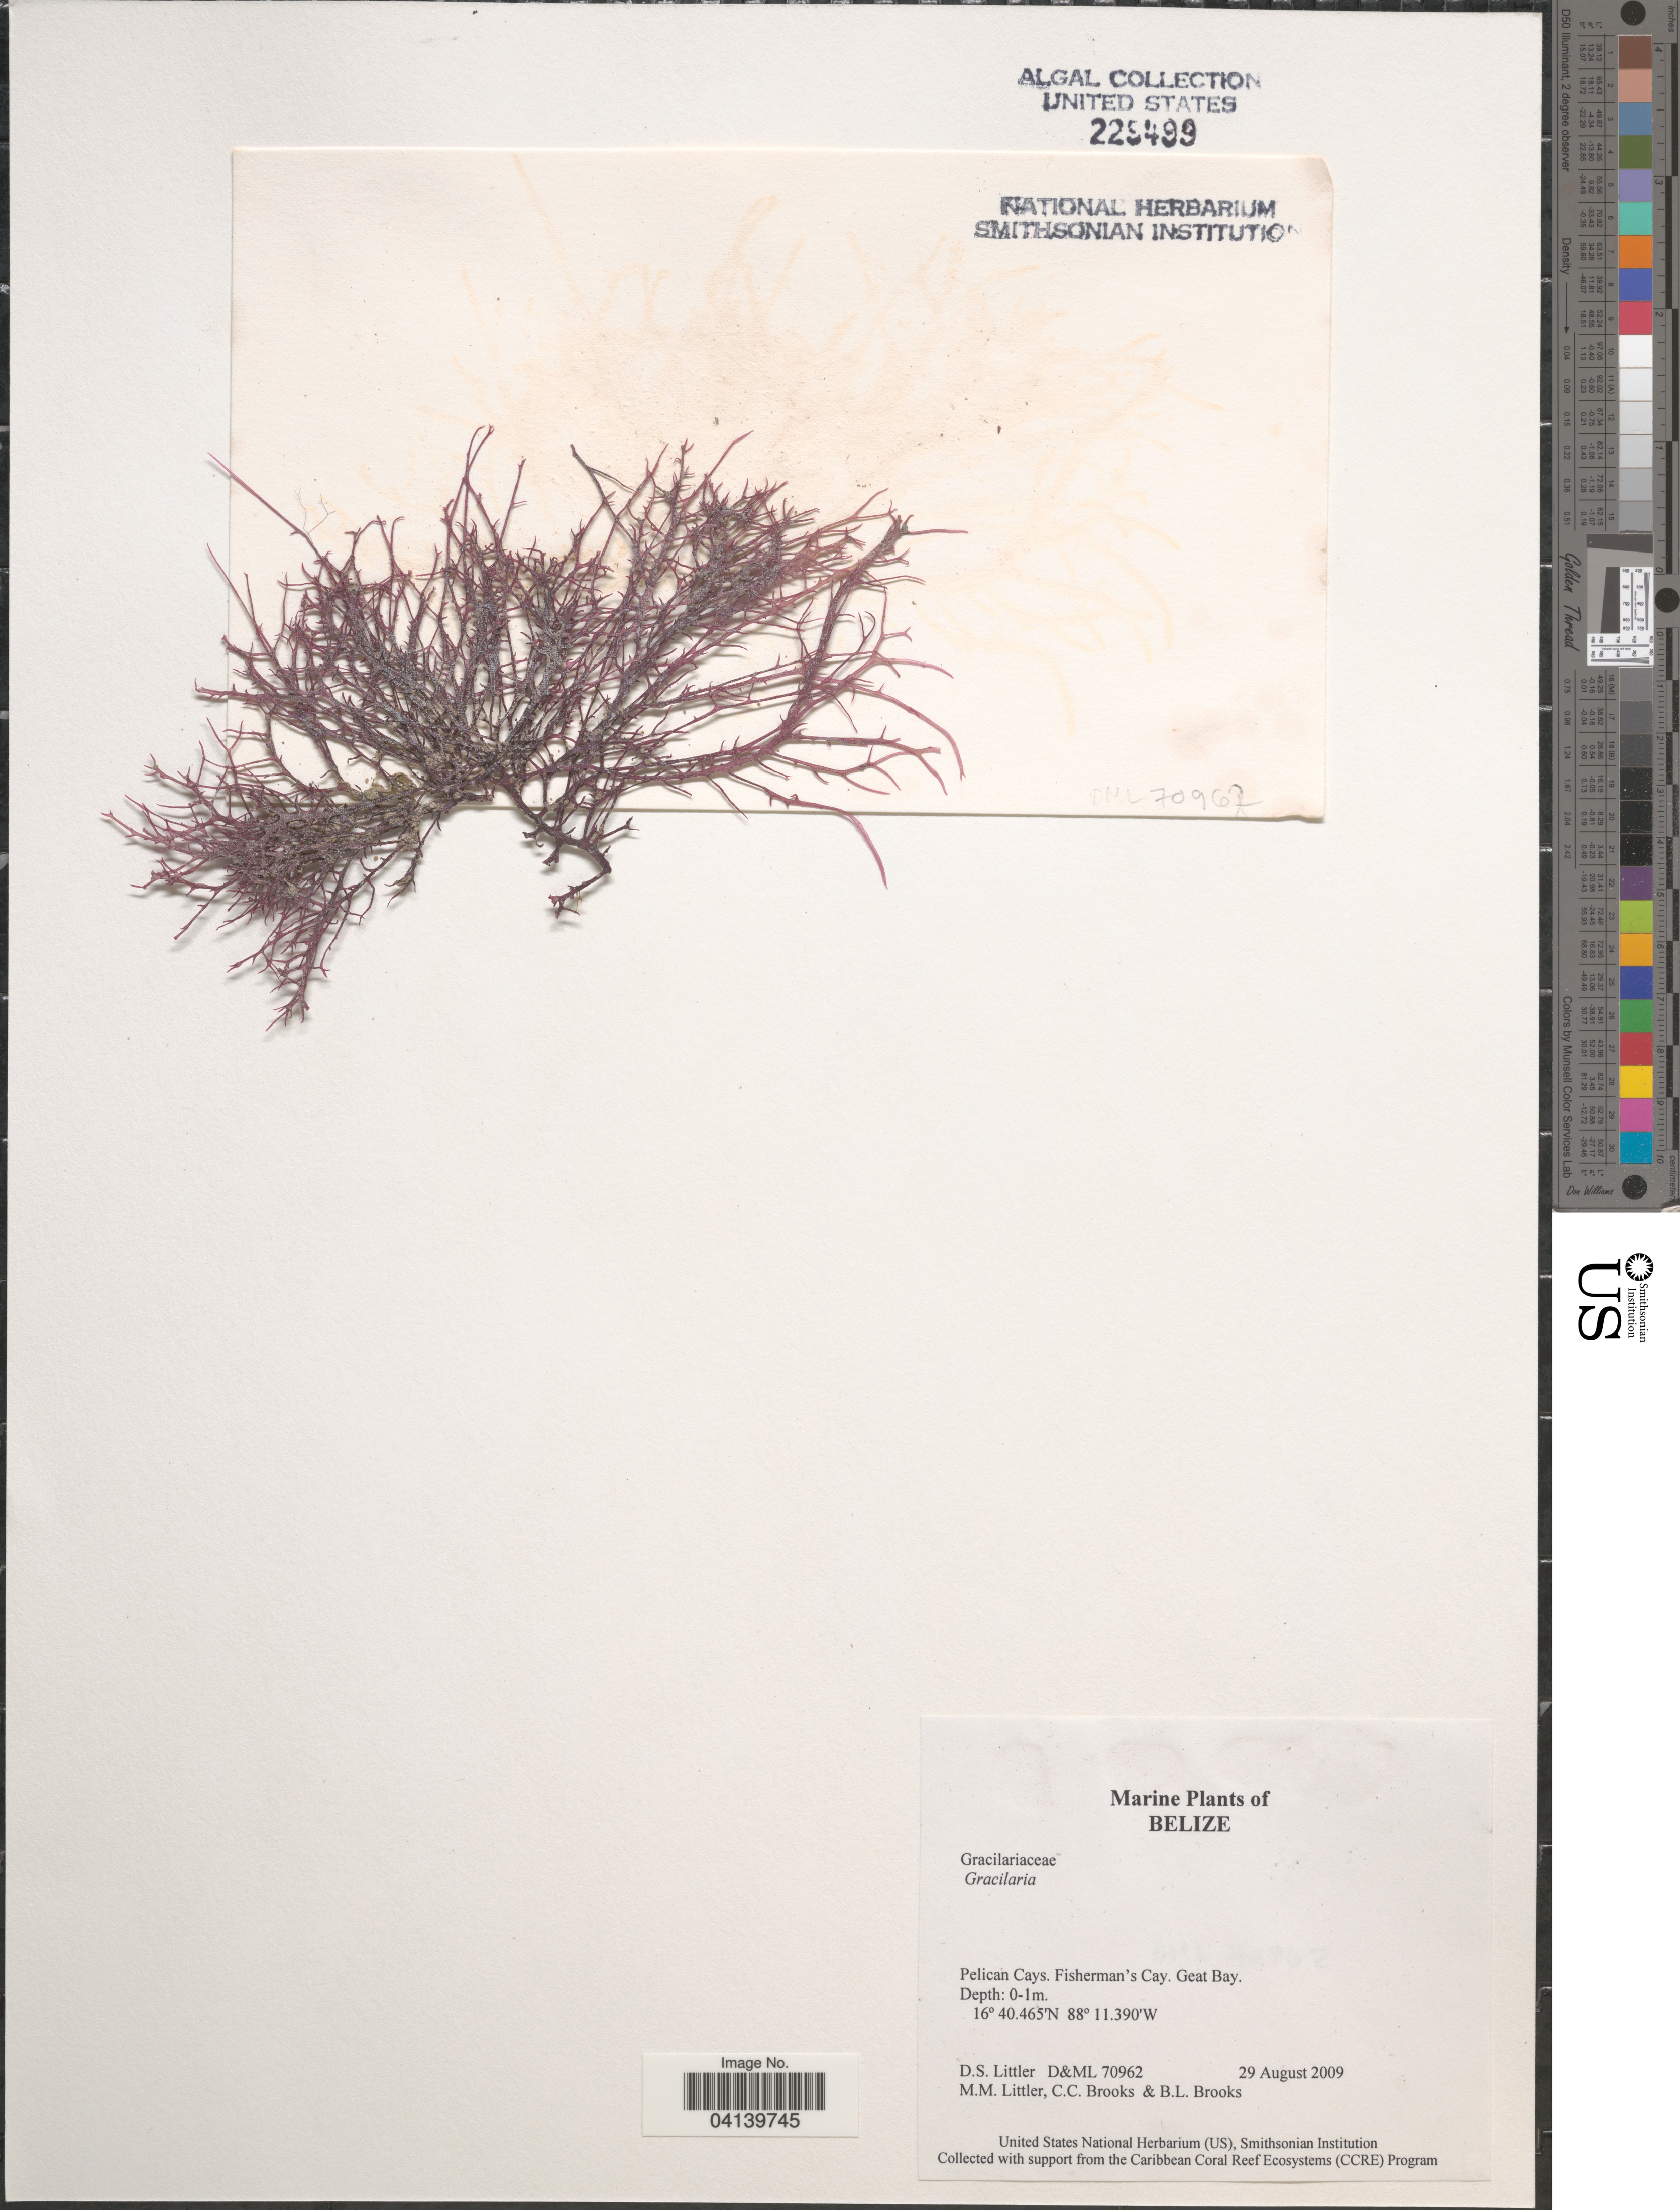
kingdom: Plantae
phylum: Rhodophyta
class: Florideophyceae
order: Gracilariales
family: Gracilariaceae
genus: Gracilaria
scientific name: Gracilaria sp.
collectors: D. S. Littler, C. Brooks & B. Brooks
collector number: D&ML 70962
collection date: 2009-08-29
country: Belize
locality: Pelican Cays. Fisherman's Cay. Great Bay.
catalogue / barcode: US 229499